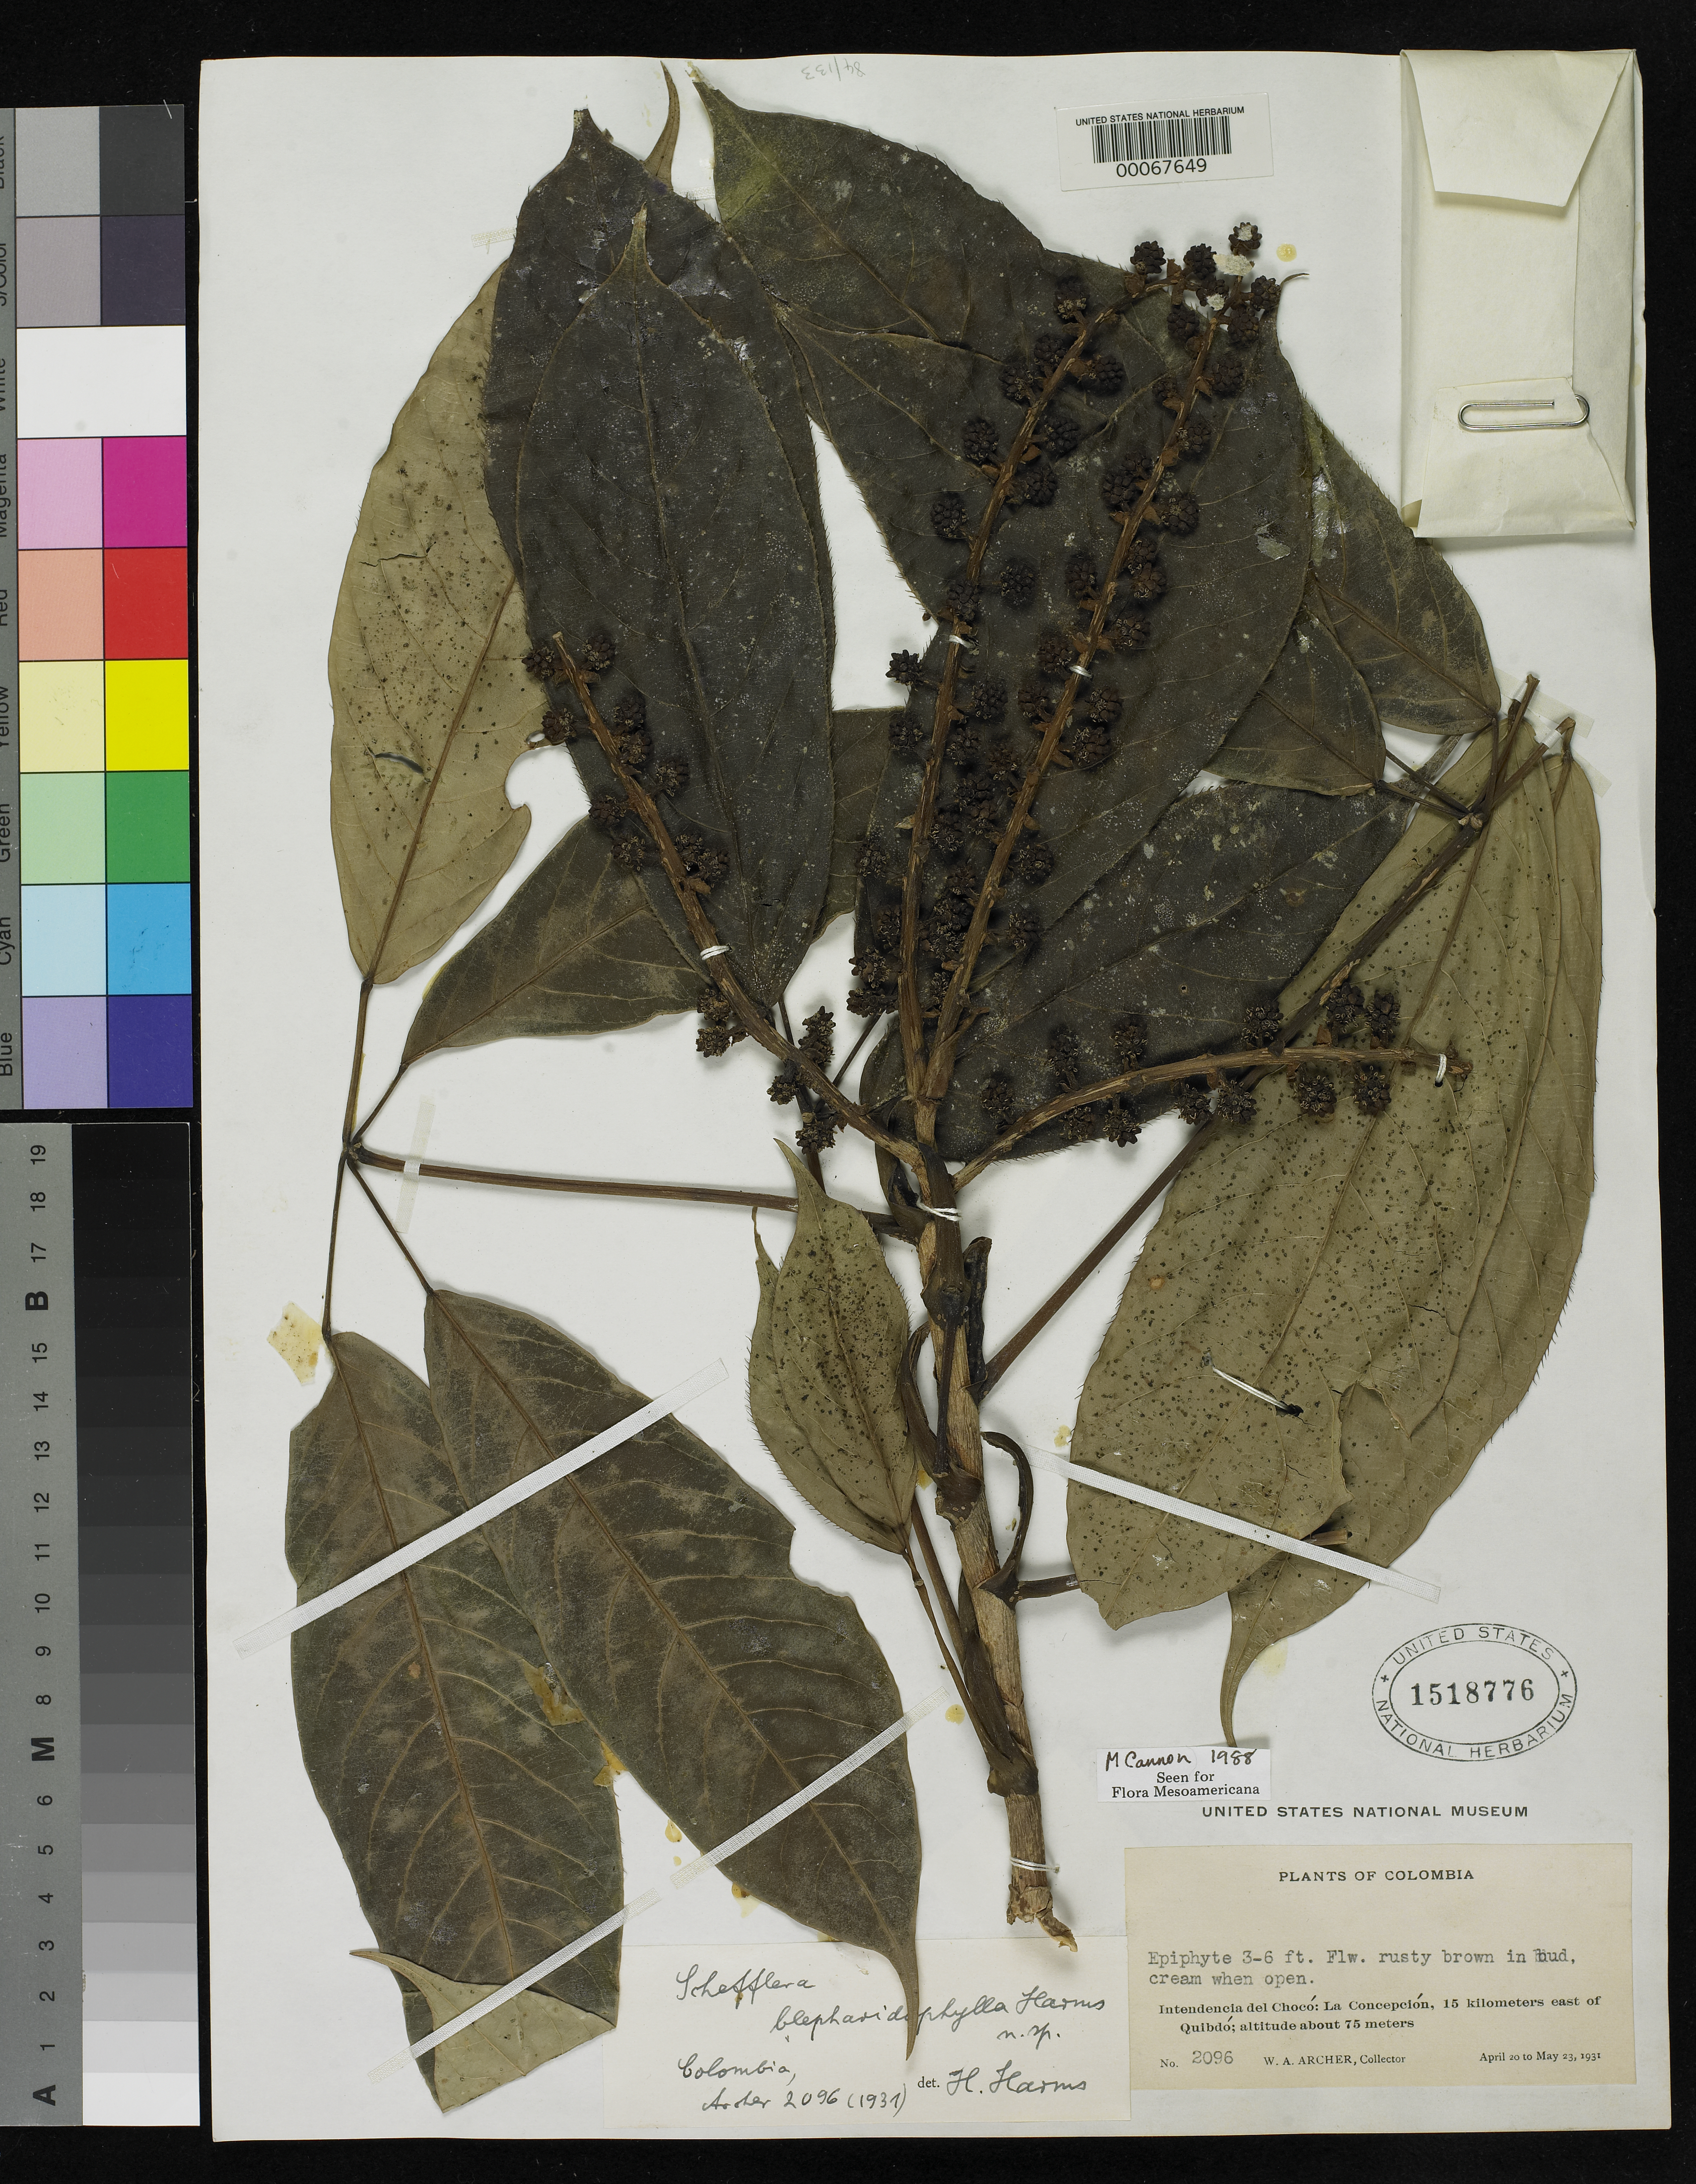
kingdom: Plantae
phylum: Tracheophyta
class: Magnoliopsida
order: Apiales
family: Araliaceae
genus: Schefflera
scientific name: Schefflera blepharidophylla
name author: Harms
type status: Holotype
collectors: W. A. Archer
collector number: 2096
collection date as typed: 20 Apr 1931 to 23 May 1931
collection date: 1931-04-20/1931-05-23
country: Colombia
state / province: Chocó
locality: La Concepcion, 15 km E of Quibdo.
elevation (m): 75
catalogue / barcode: US 1518776